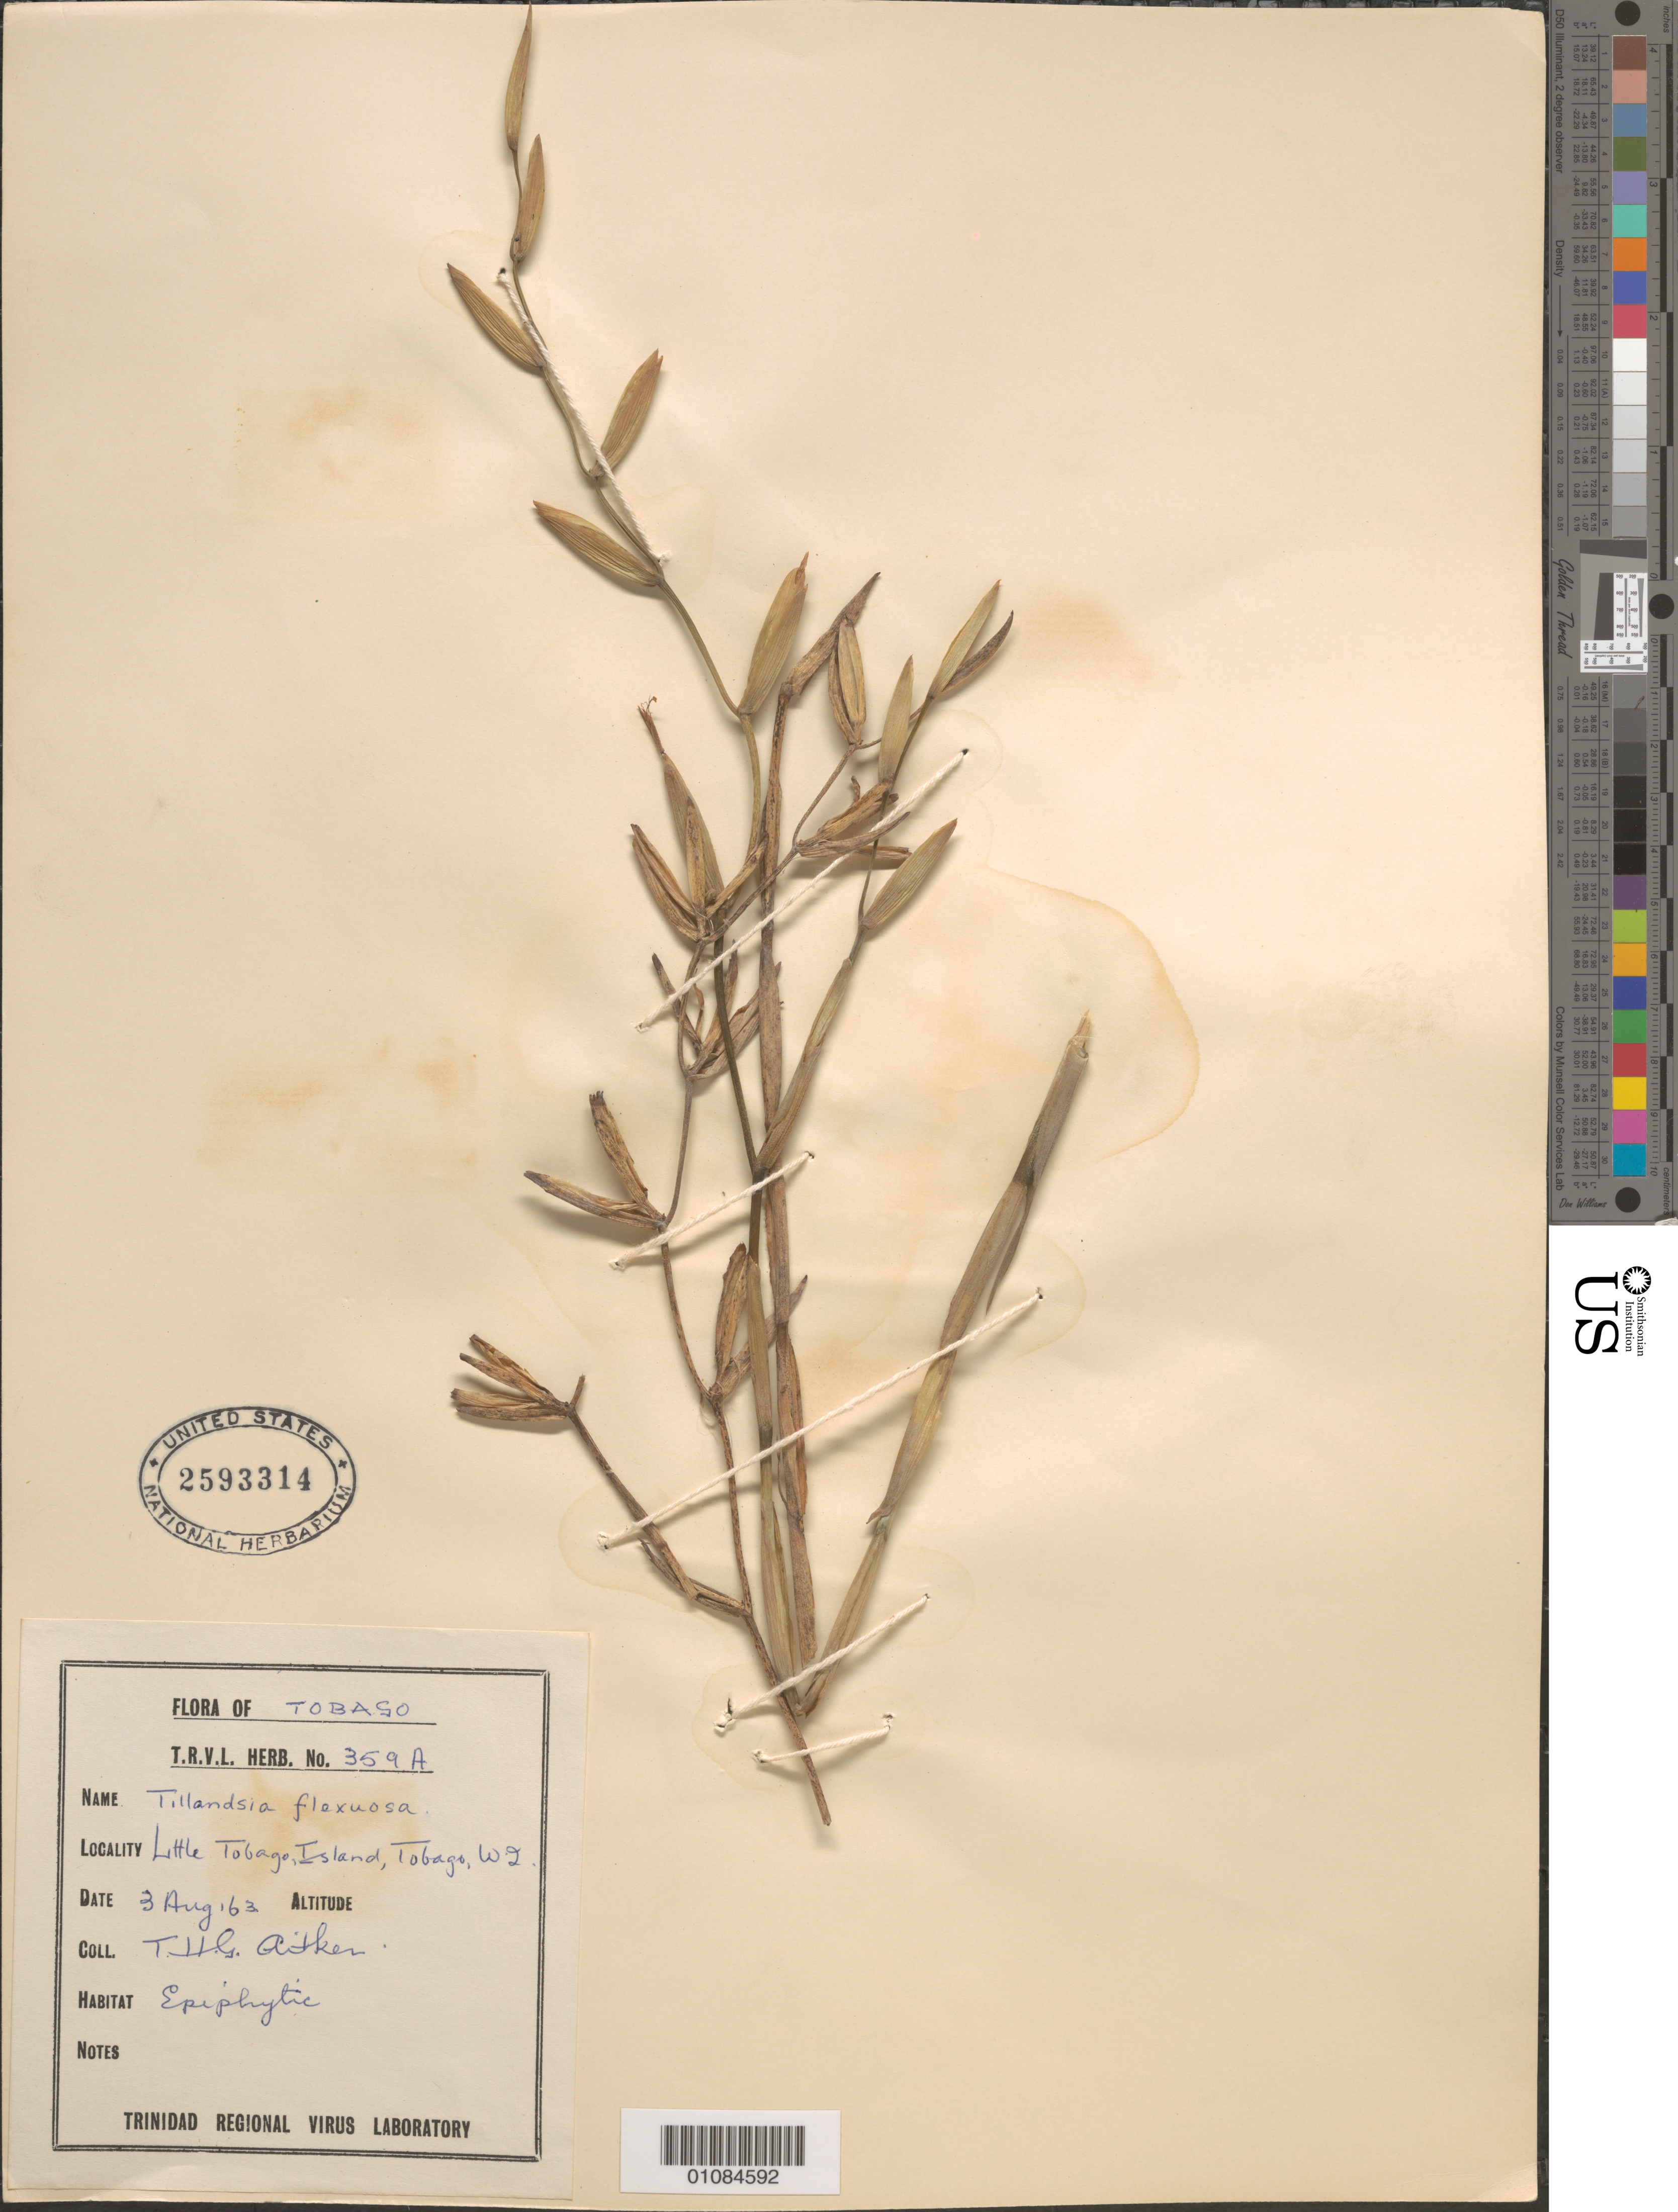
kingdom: Plantae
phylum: Tracheophyta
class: Liliopsida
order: Poales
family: Bromeliaceae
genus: Tillandsia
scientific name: Tillandsia flexuosa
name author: Sw.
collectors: T. Aitken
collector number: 359A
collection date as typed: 03 Aug 1963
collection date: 1963-08-03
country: Trinidad and Tobago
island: Tobago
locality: Little Tobago Island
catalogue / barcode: US 2593314